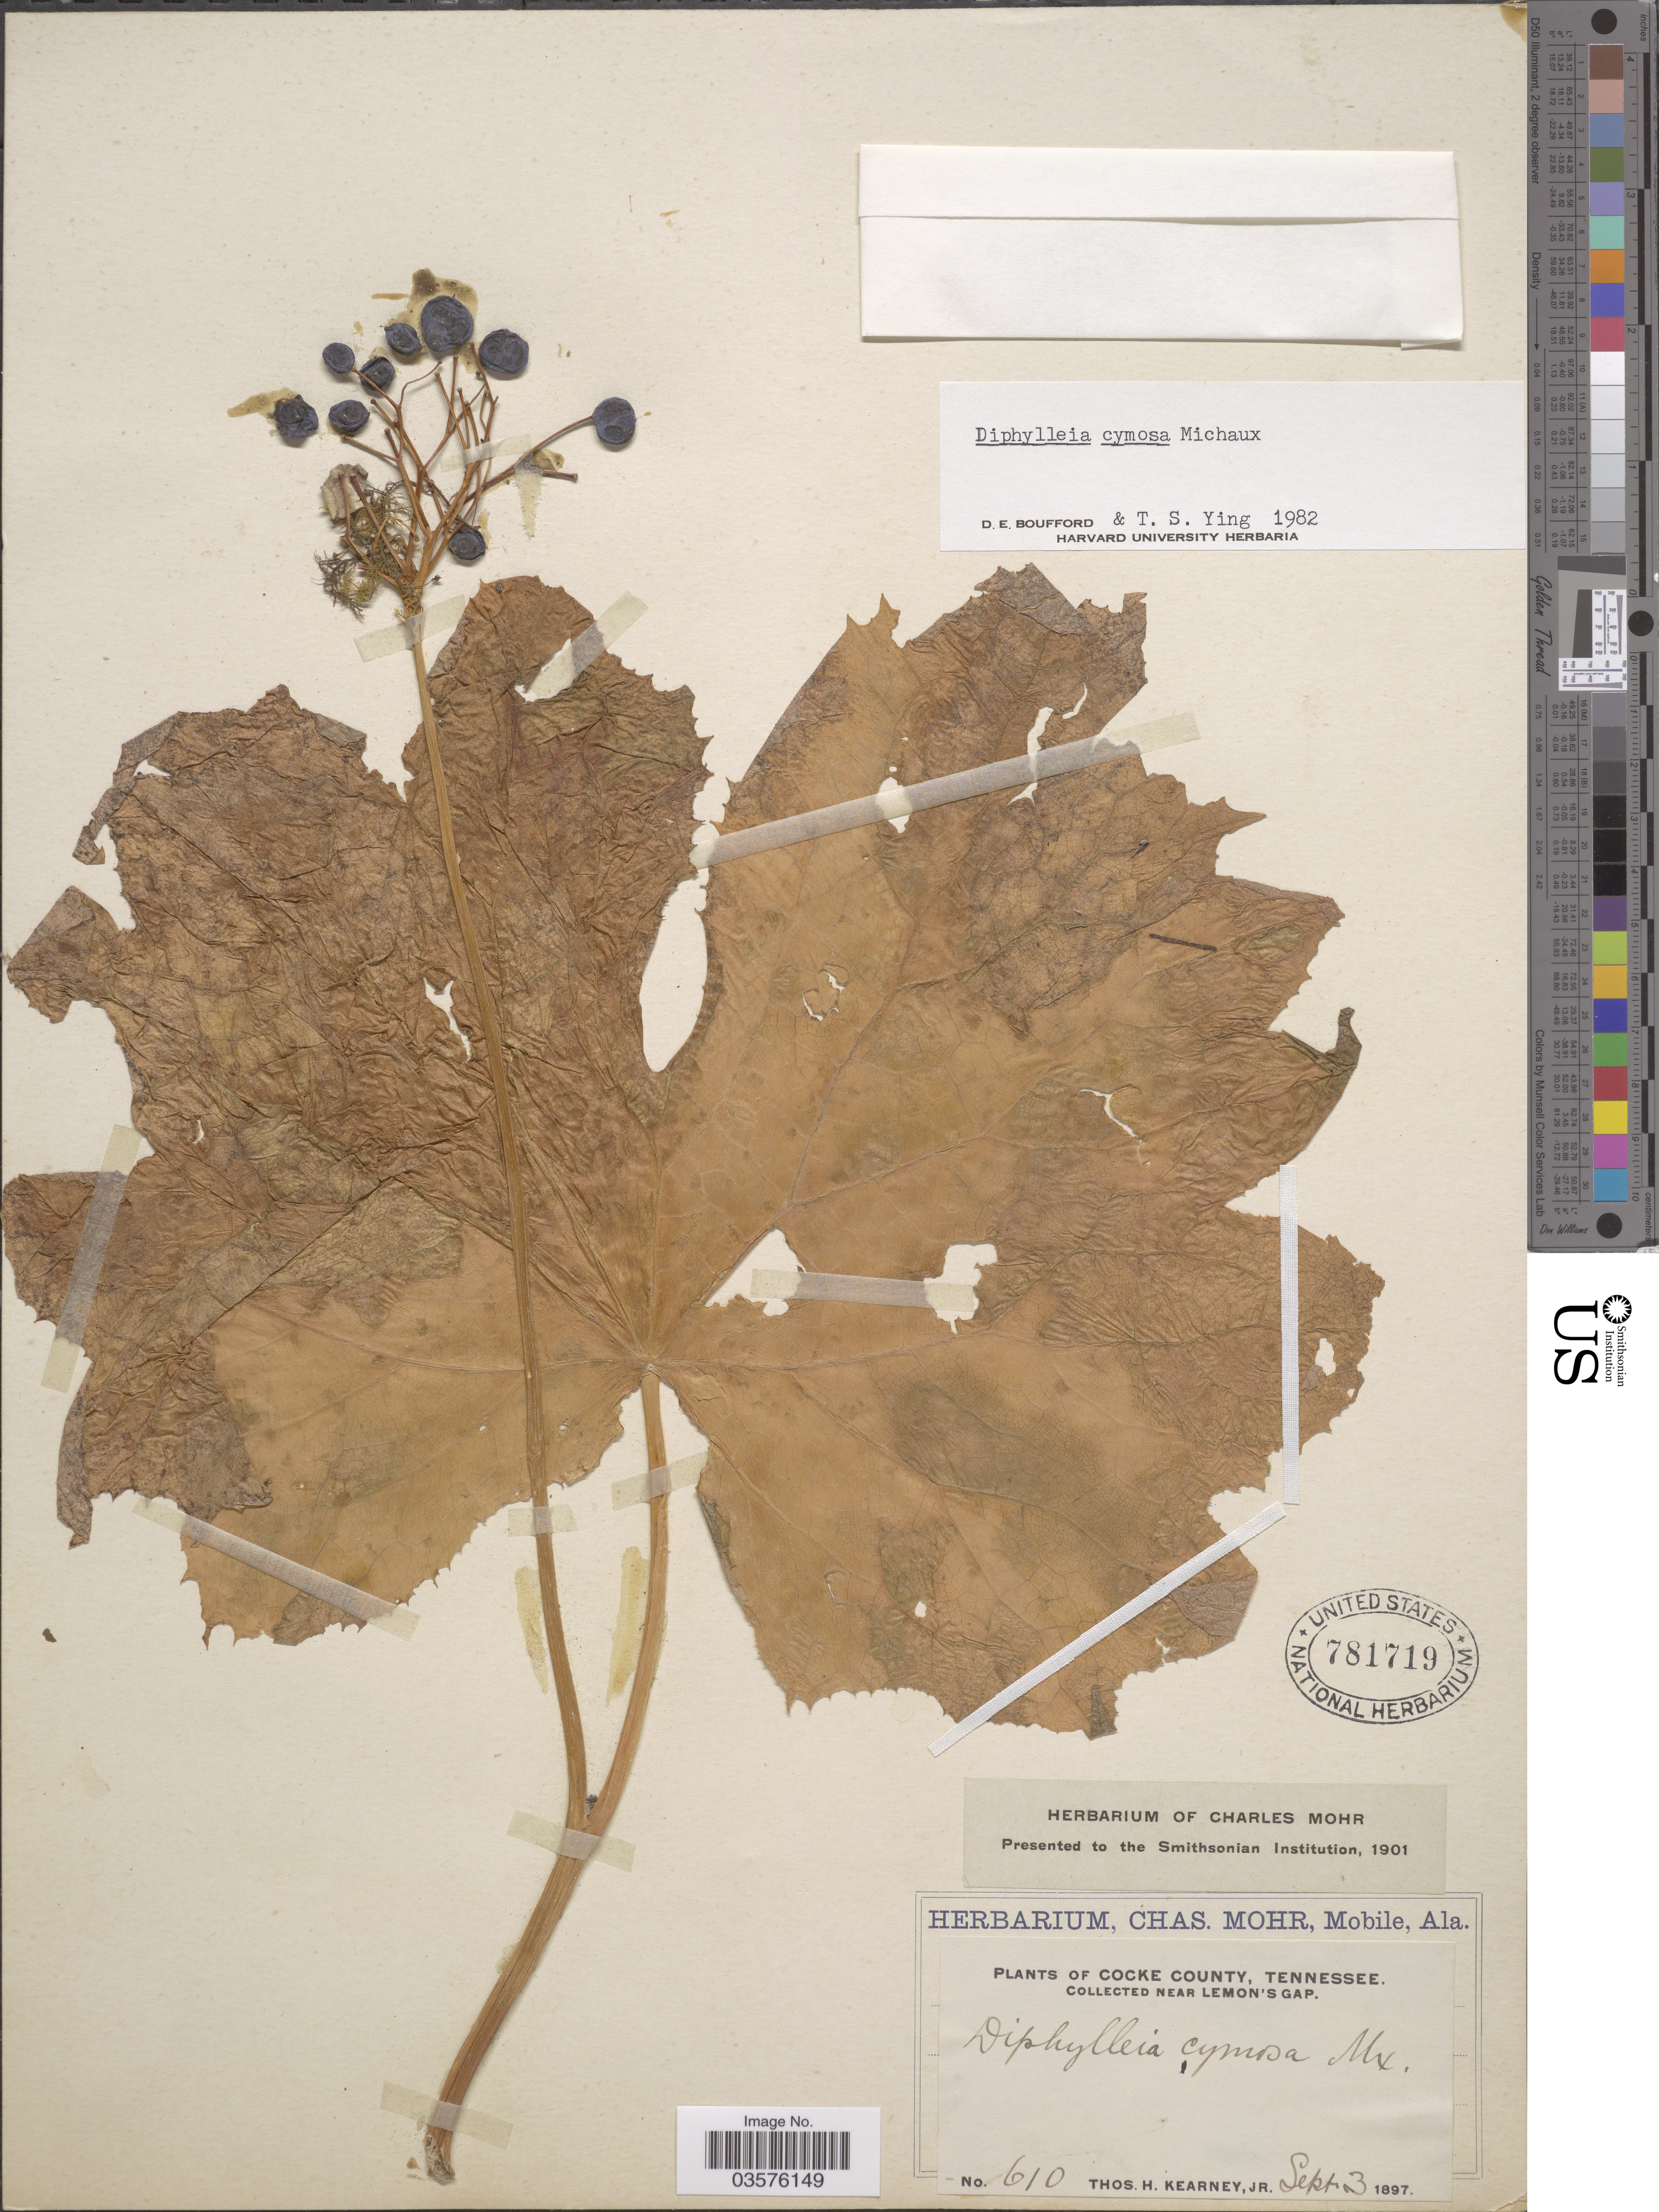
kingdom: Plantae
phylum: Tracheophyta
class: Magnoliopsida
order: Ranunculales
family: Berberidaceae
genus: Diphylleia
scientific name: Diphylleia cymosa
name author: Michx.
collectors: T. H. Kearney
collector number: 610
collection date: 1897-09-03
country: United States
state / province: Tennessee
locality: Cocke County. Near Lemon's Gap.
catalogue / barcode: US 781719